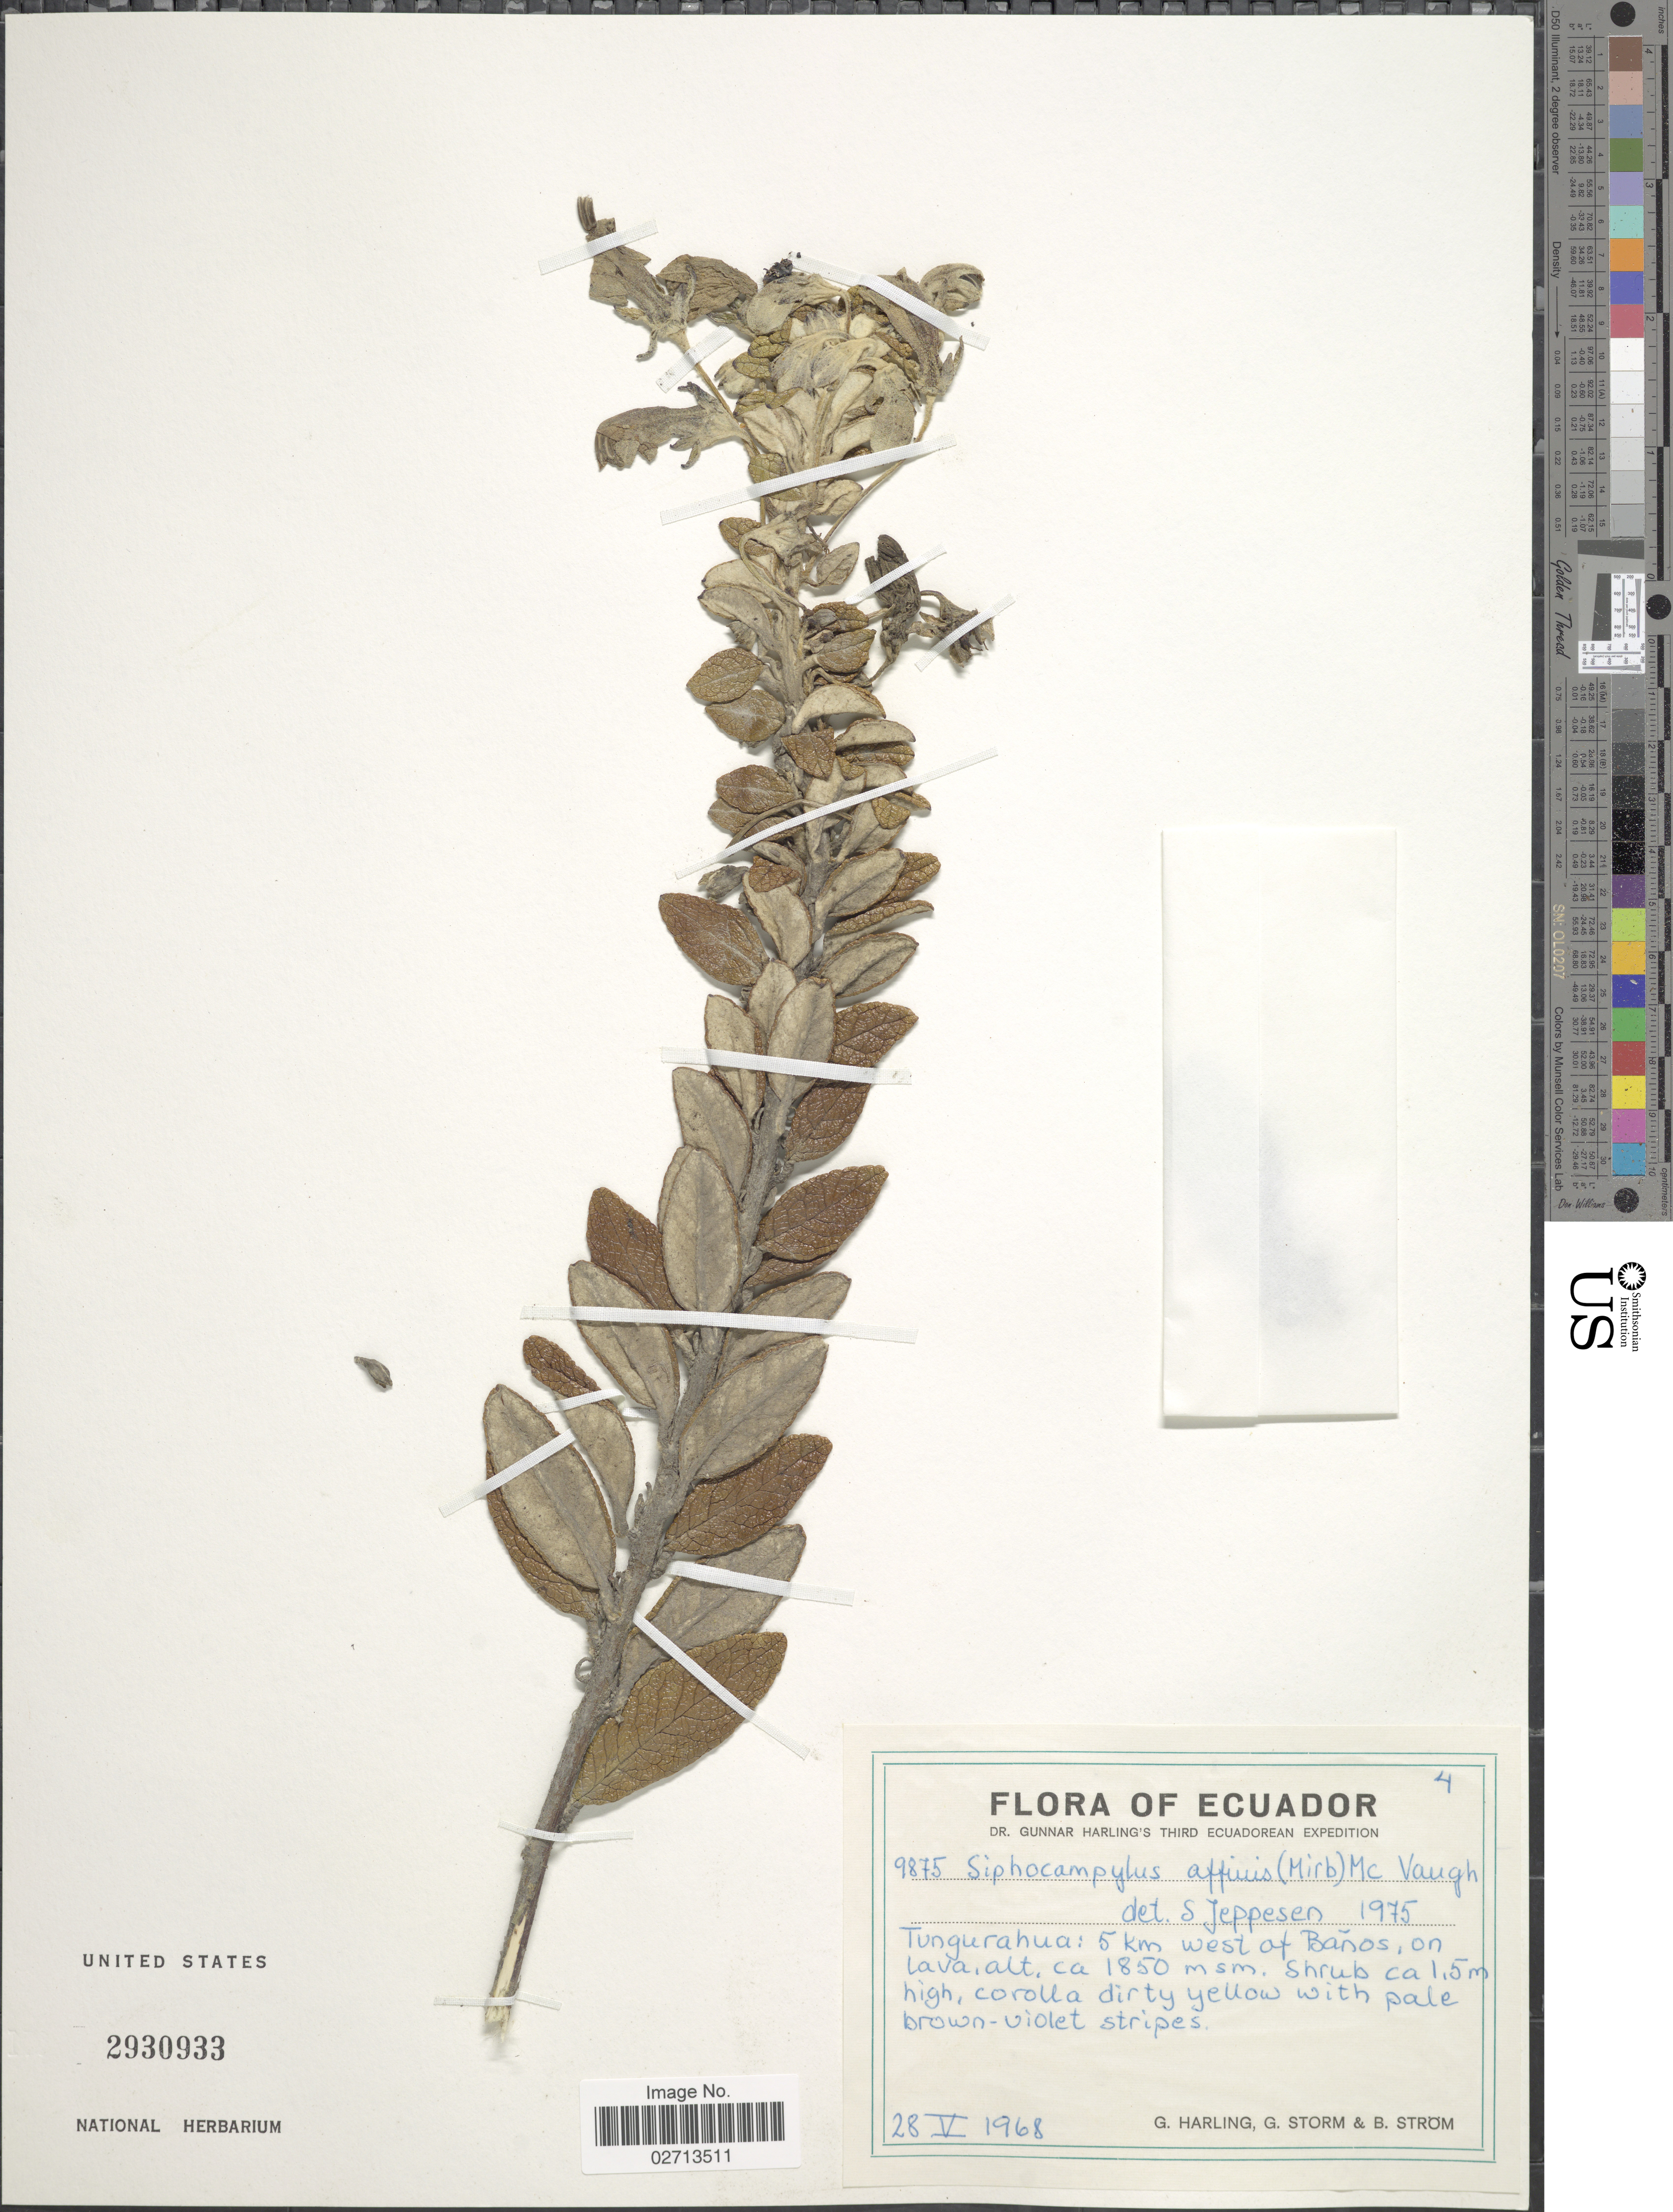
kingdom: Plantae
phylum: Tracheophyta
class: Magnoliopsida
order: Asterales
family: Campanulaceae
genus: Siphocampylus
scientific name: Siphocampylus affinis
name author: (Mirb.) McVaugh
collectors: G. Harling, G. Storm & B. Ström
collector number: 9875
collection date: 1968-05-28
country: Ecuador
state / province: Tungurahua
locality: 5 km west of Banos, on Lava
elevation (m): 1850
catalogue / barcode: US 2930933